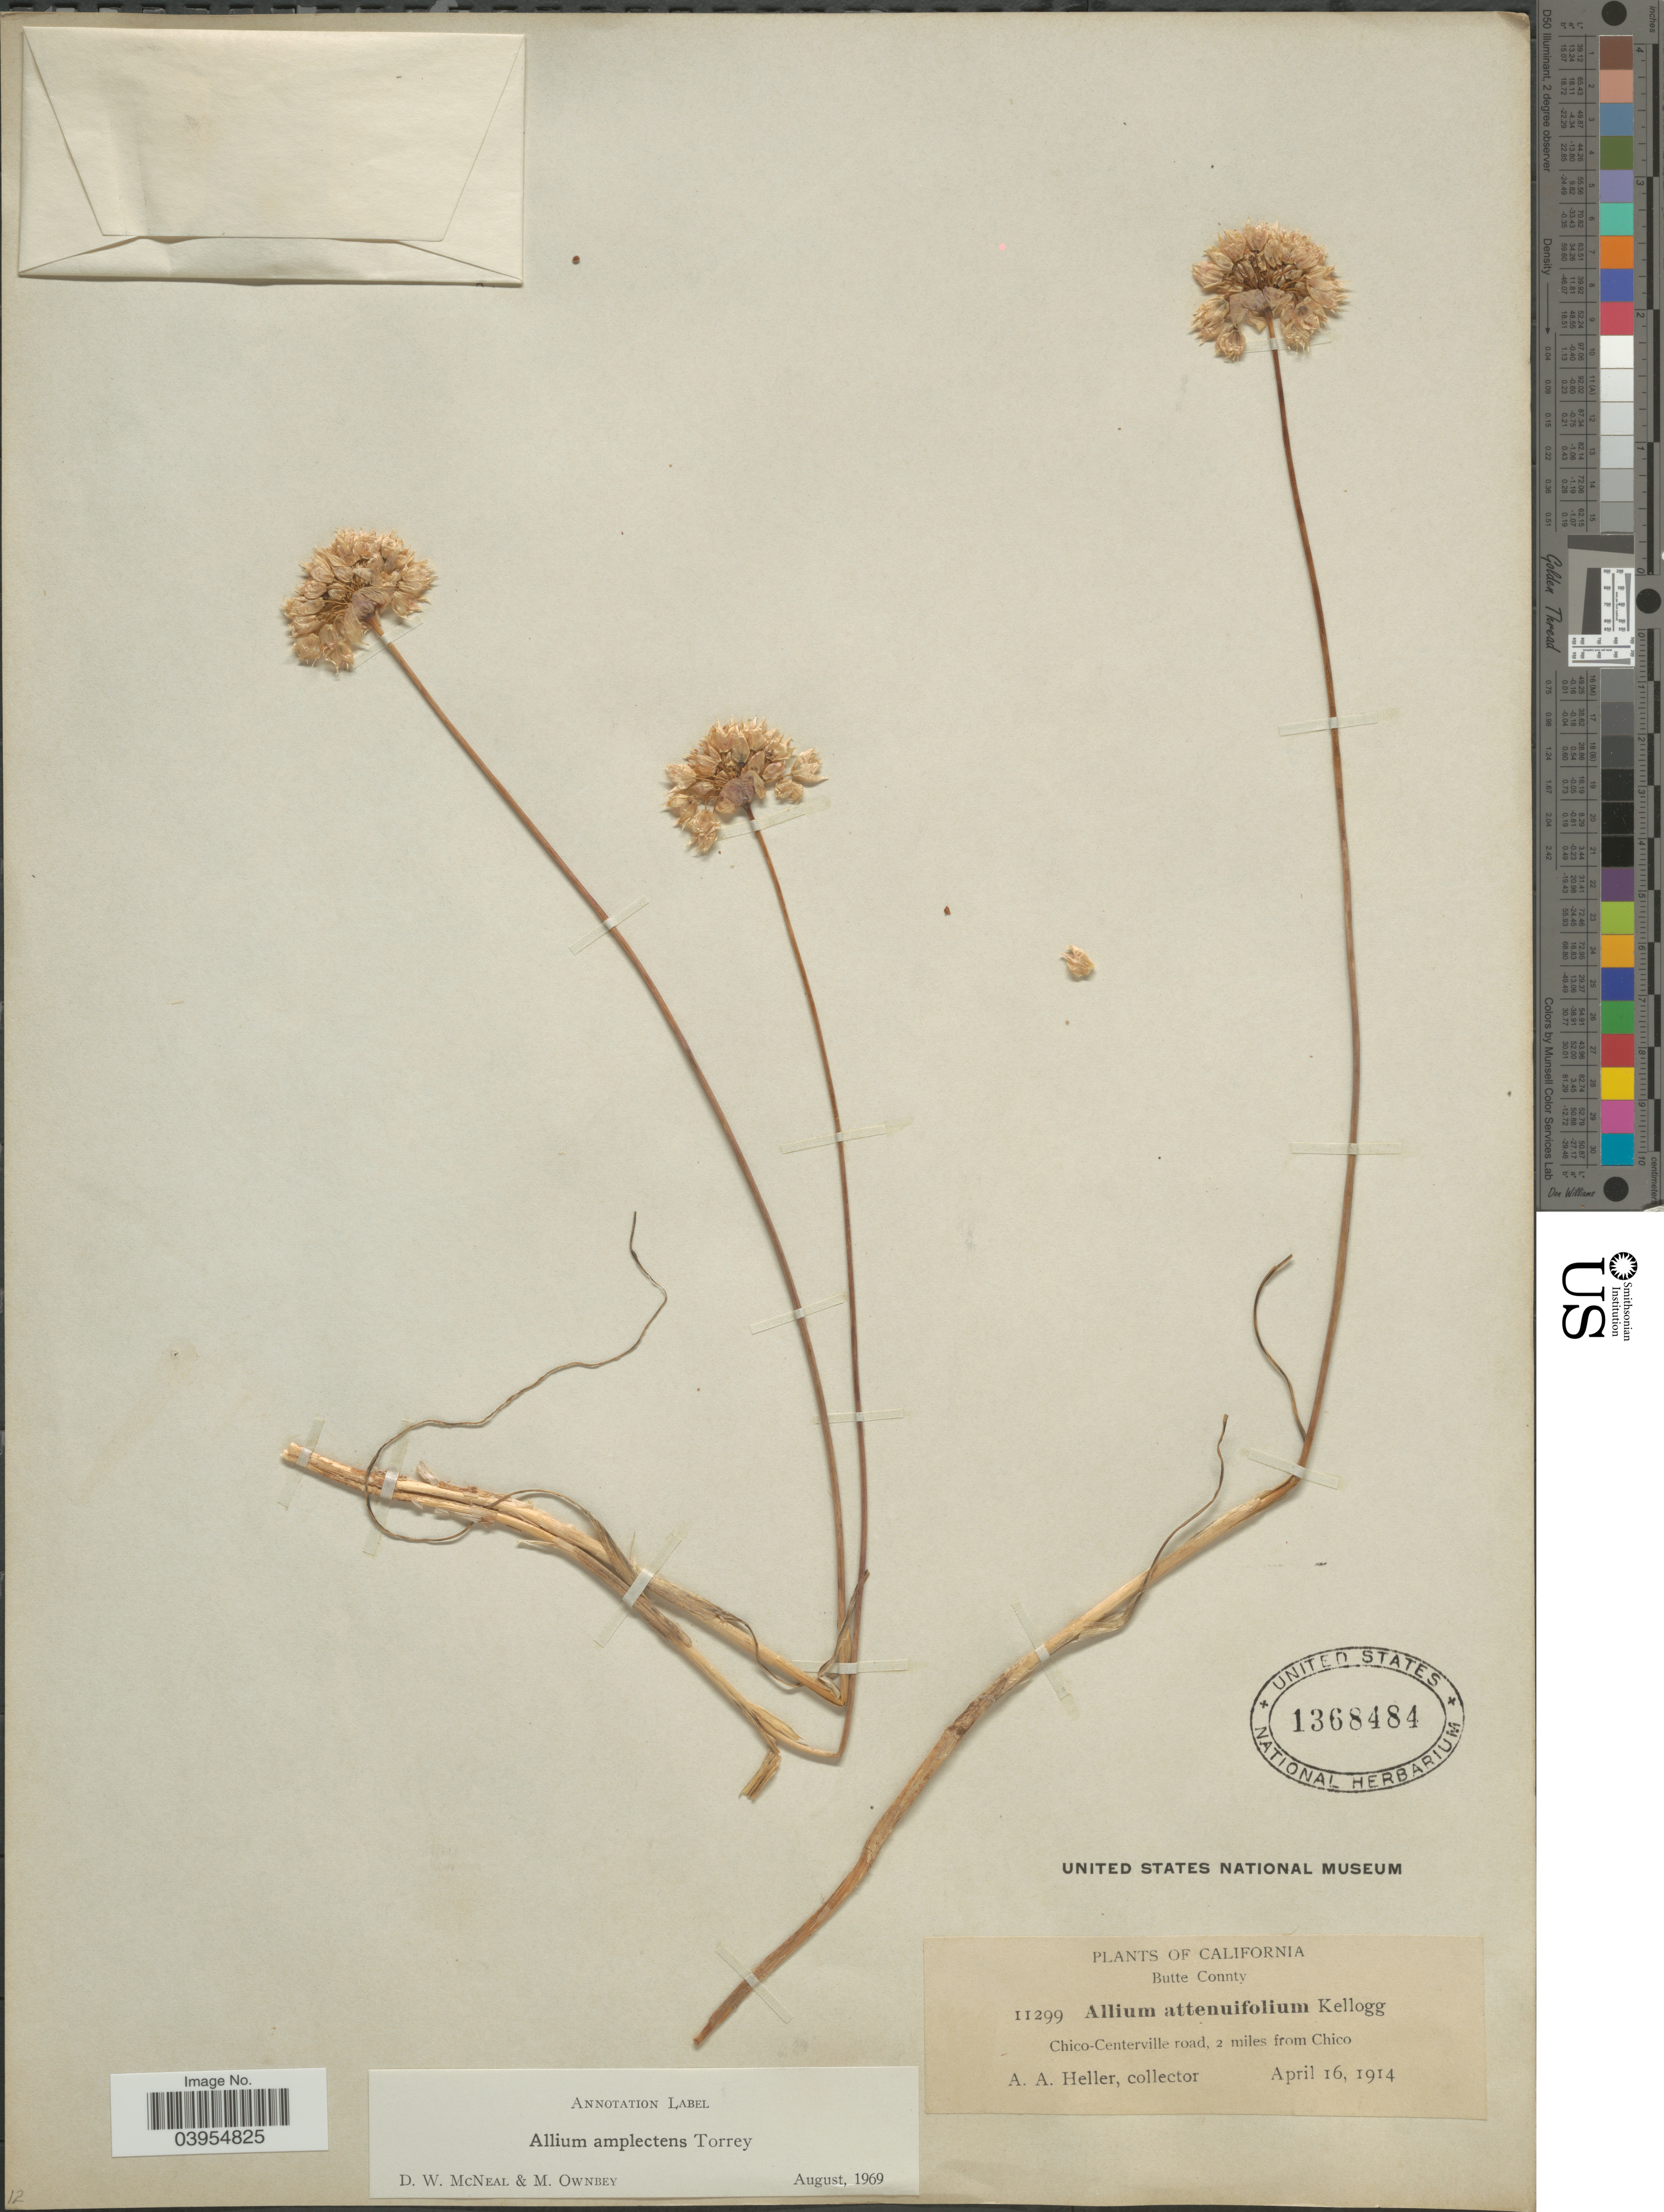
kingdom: Plantae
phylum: Tracheophyta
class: Liliopsida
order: Asparagales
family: Amaryllidaceae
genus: Allium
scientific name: Allium amplectens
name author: Torr.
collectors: A. A. Heller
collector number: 11299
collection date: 1914-04-16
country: United States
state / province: California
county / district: Butte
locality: Butte Connty. Chico-Centerville road, 2 miles from Chico.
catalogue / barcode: US 1368484